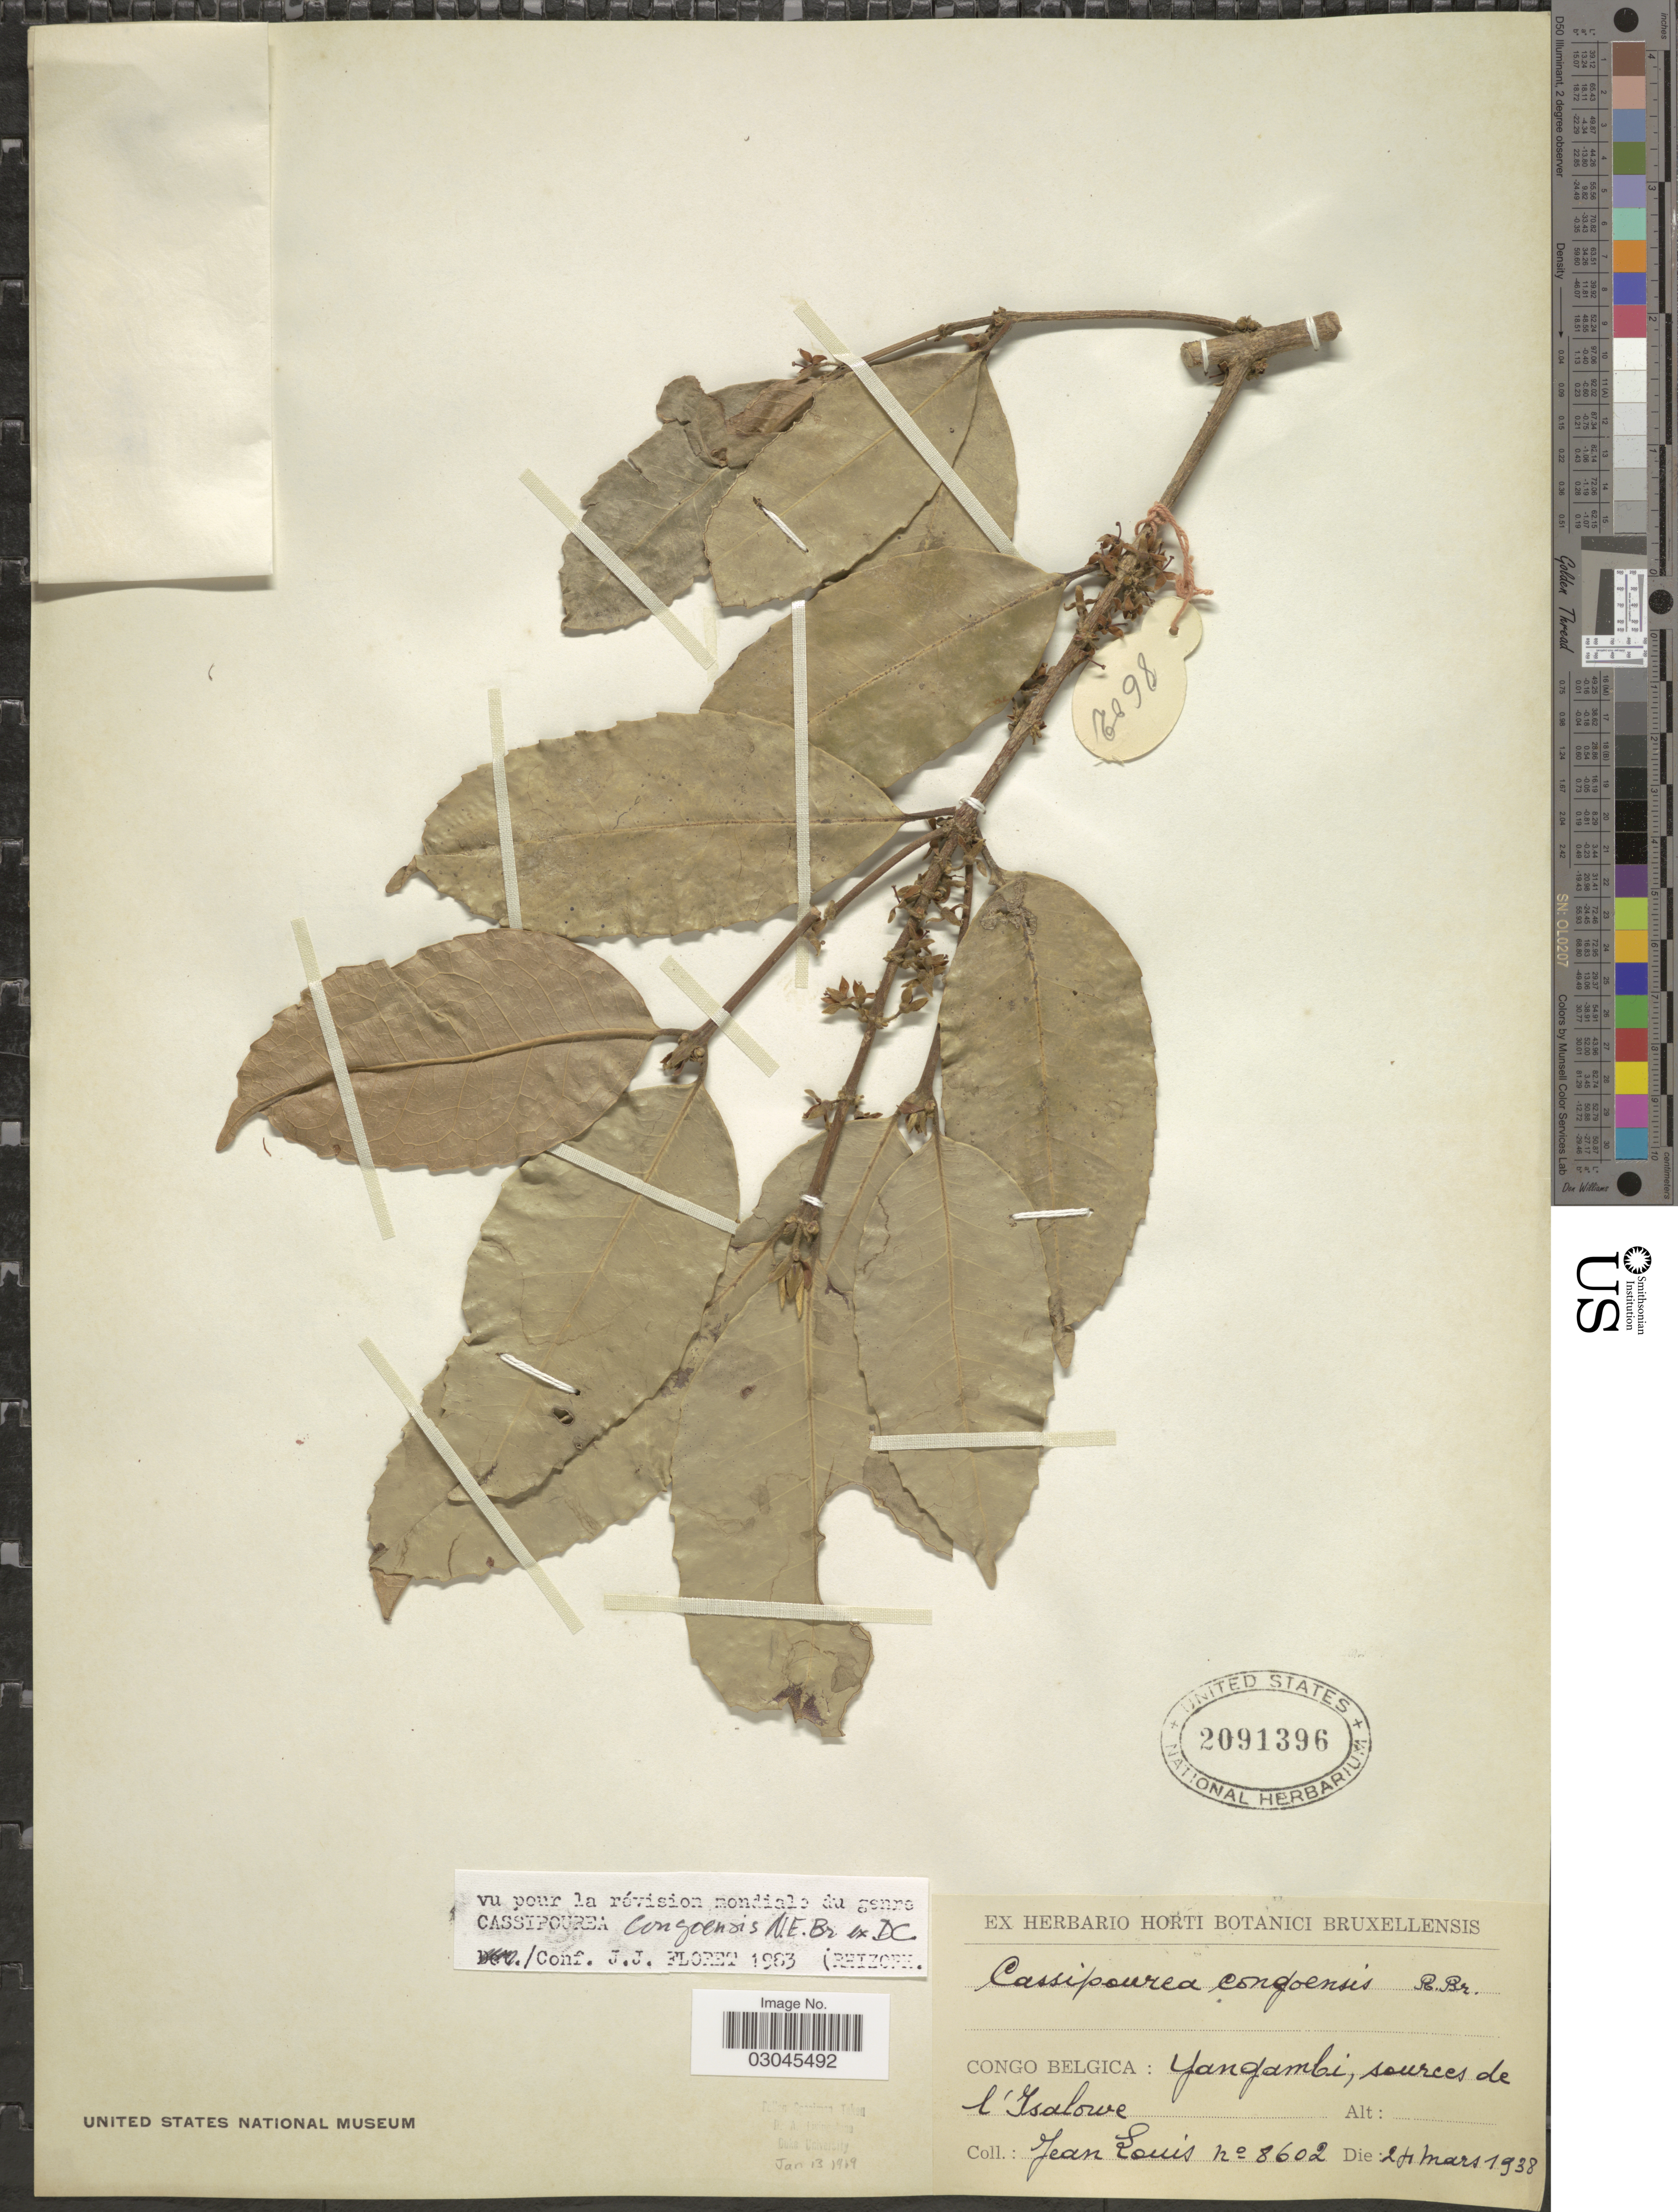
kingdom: Plantae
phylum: Tracheophyta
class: Magnoliopsida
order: Malpighiales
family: Rhizophoraceae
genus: Cassipourea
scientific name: Cassipourea congoensis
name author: R. Br. ex DC.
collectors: J. Louis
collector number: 8602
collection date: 1938-03-24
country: Congo, Democratic Republic of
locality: Yangambi, sources de l'Isalowe.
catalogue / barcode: US 2091396